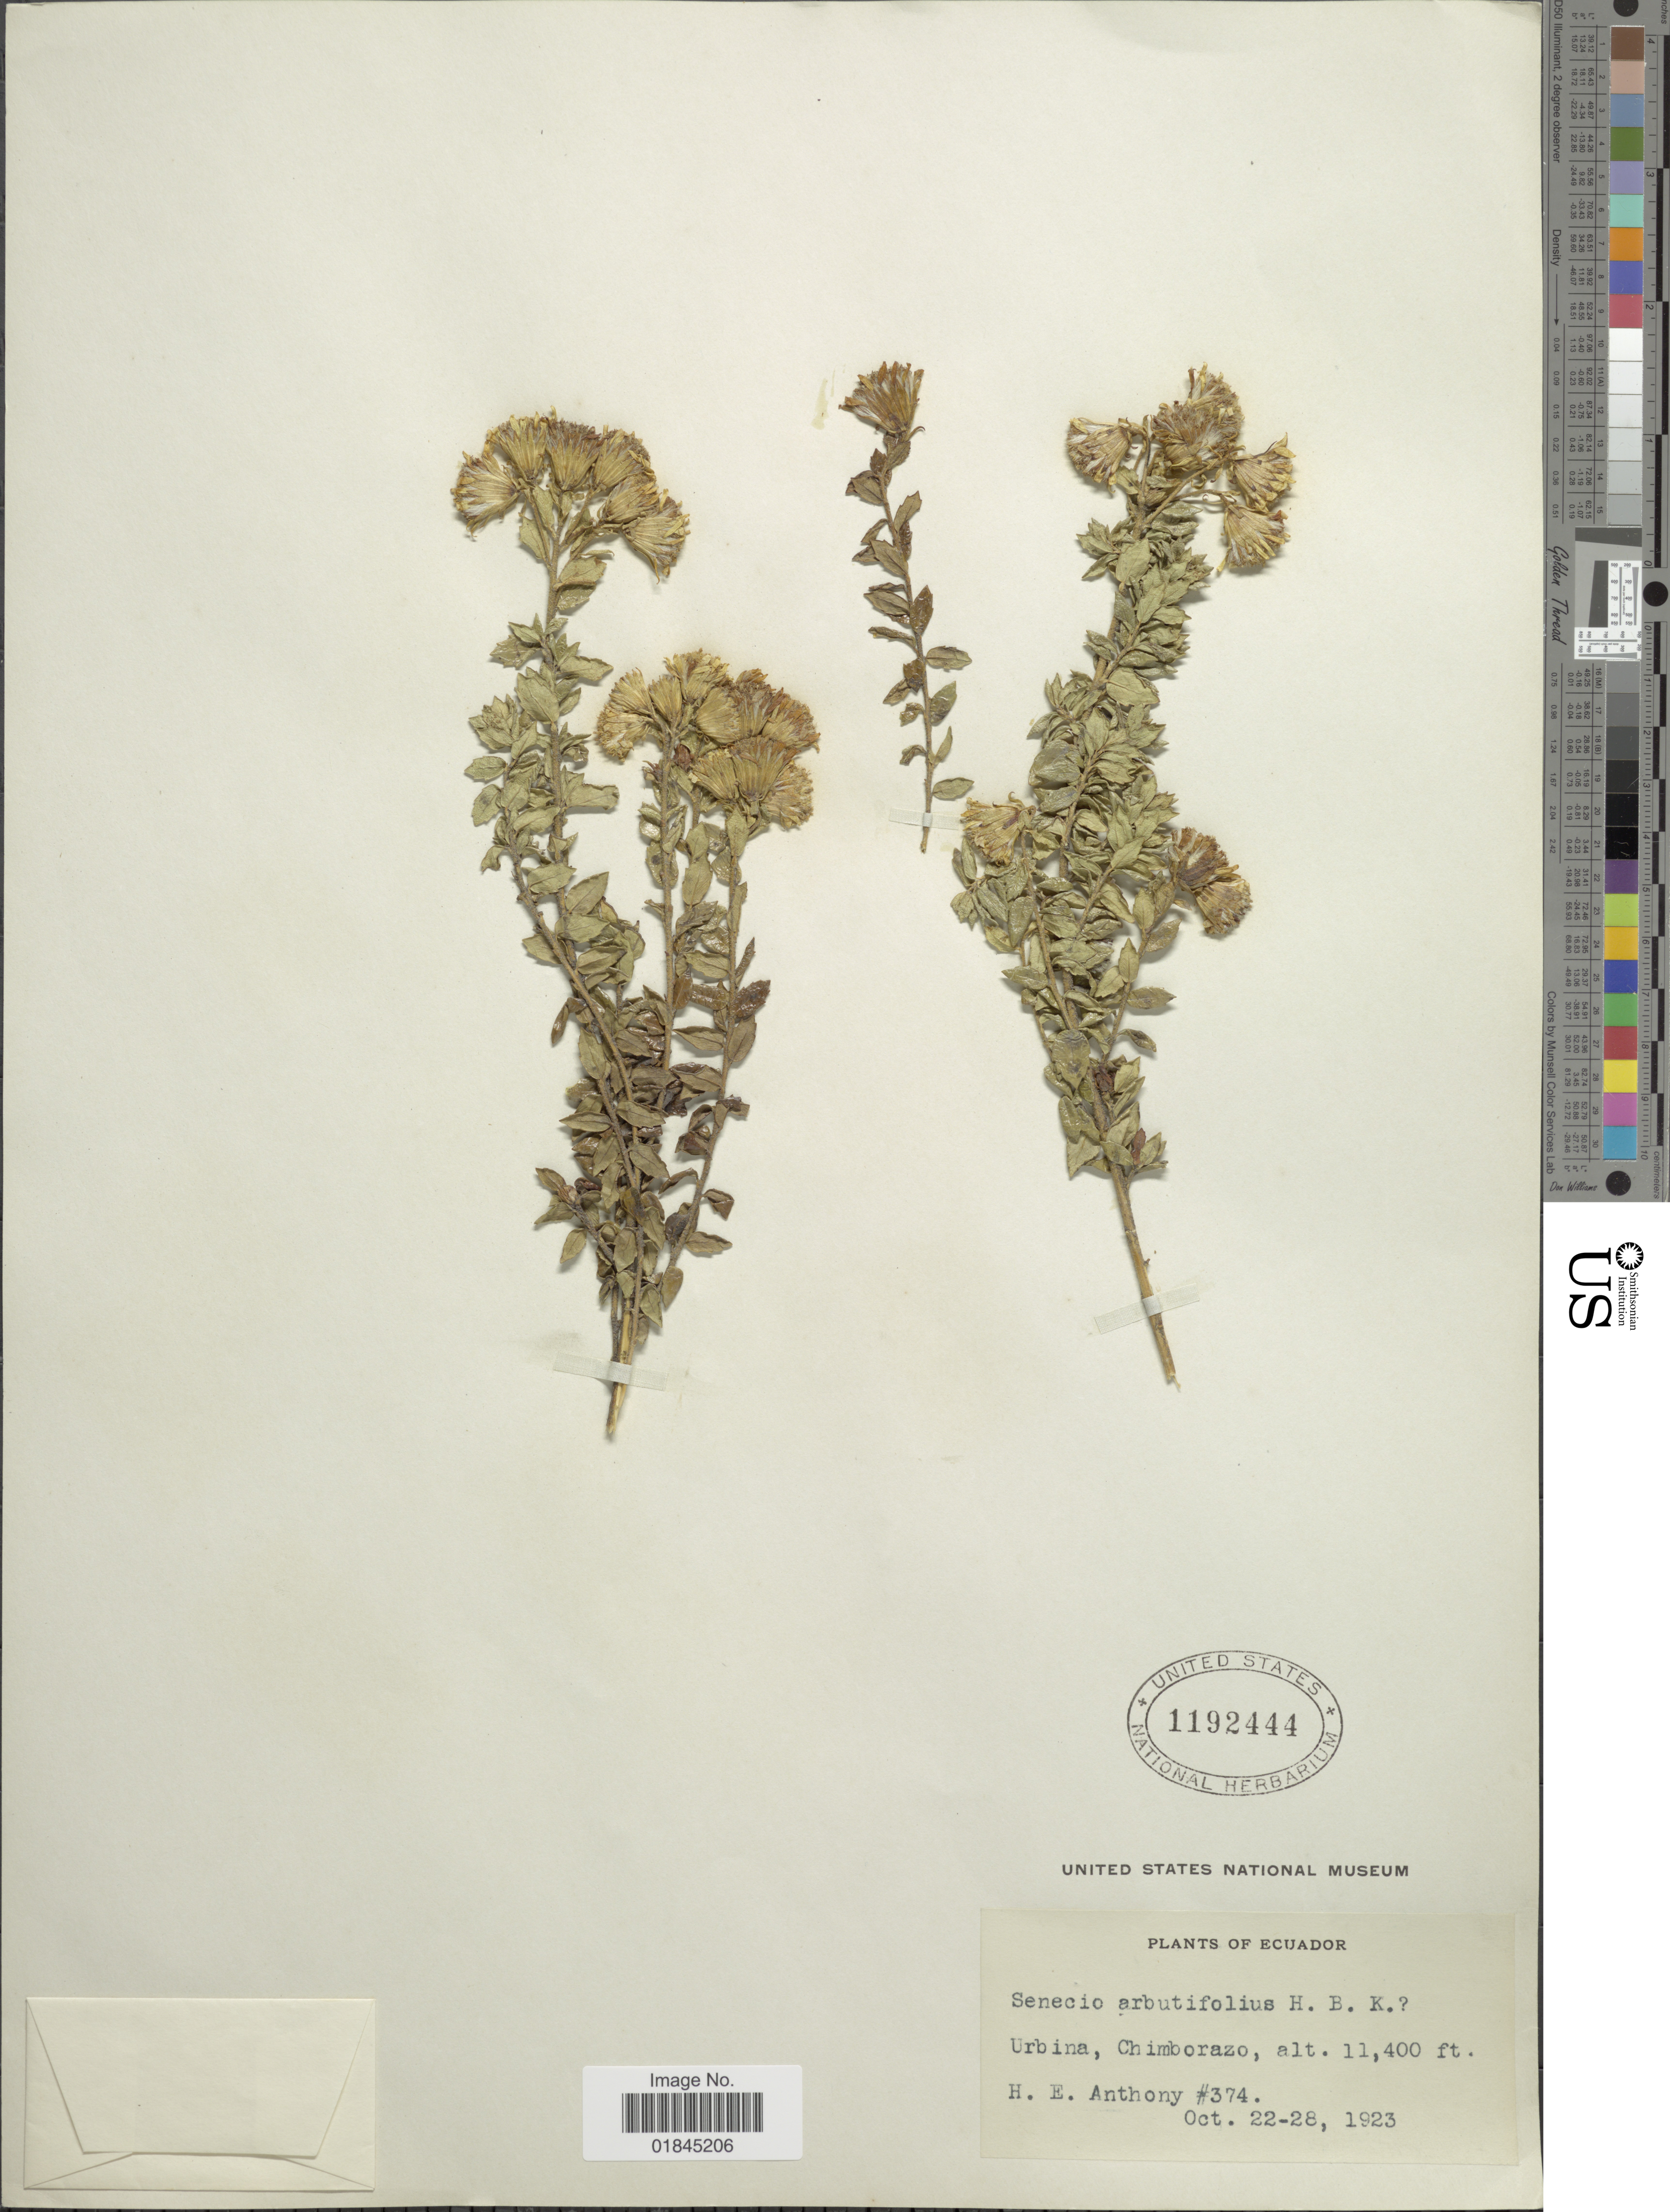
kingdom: Plantae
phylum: Tracheophyta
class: Magnoliopsida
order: Asterales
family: Asteraceae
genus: Pentacalia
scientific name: Pentacalia arbutifolia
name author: (Kunth) Cuatrec.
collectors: H. E. Anthony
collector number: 374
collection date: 1923-10-22/1923-10-28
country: Ecuador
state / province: Chimborazo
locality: Urbina, Chimborazo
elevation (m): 3475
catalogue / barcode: US 1192444